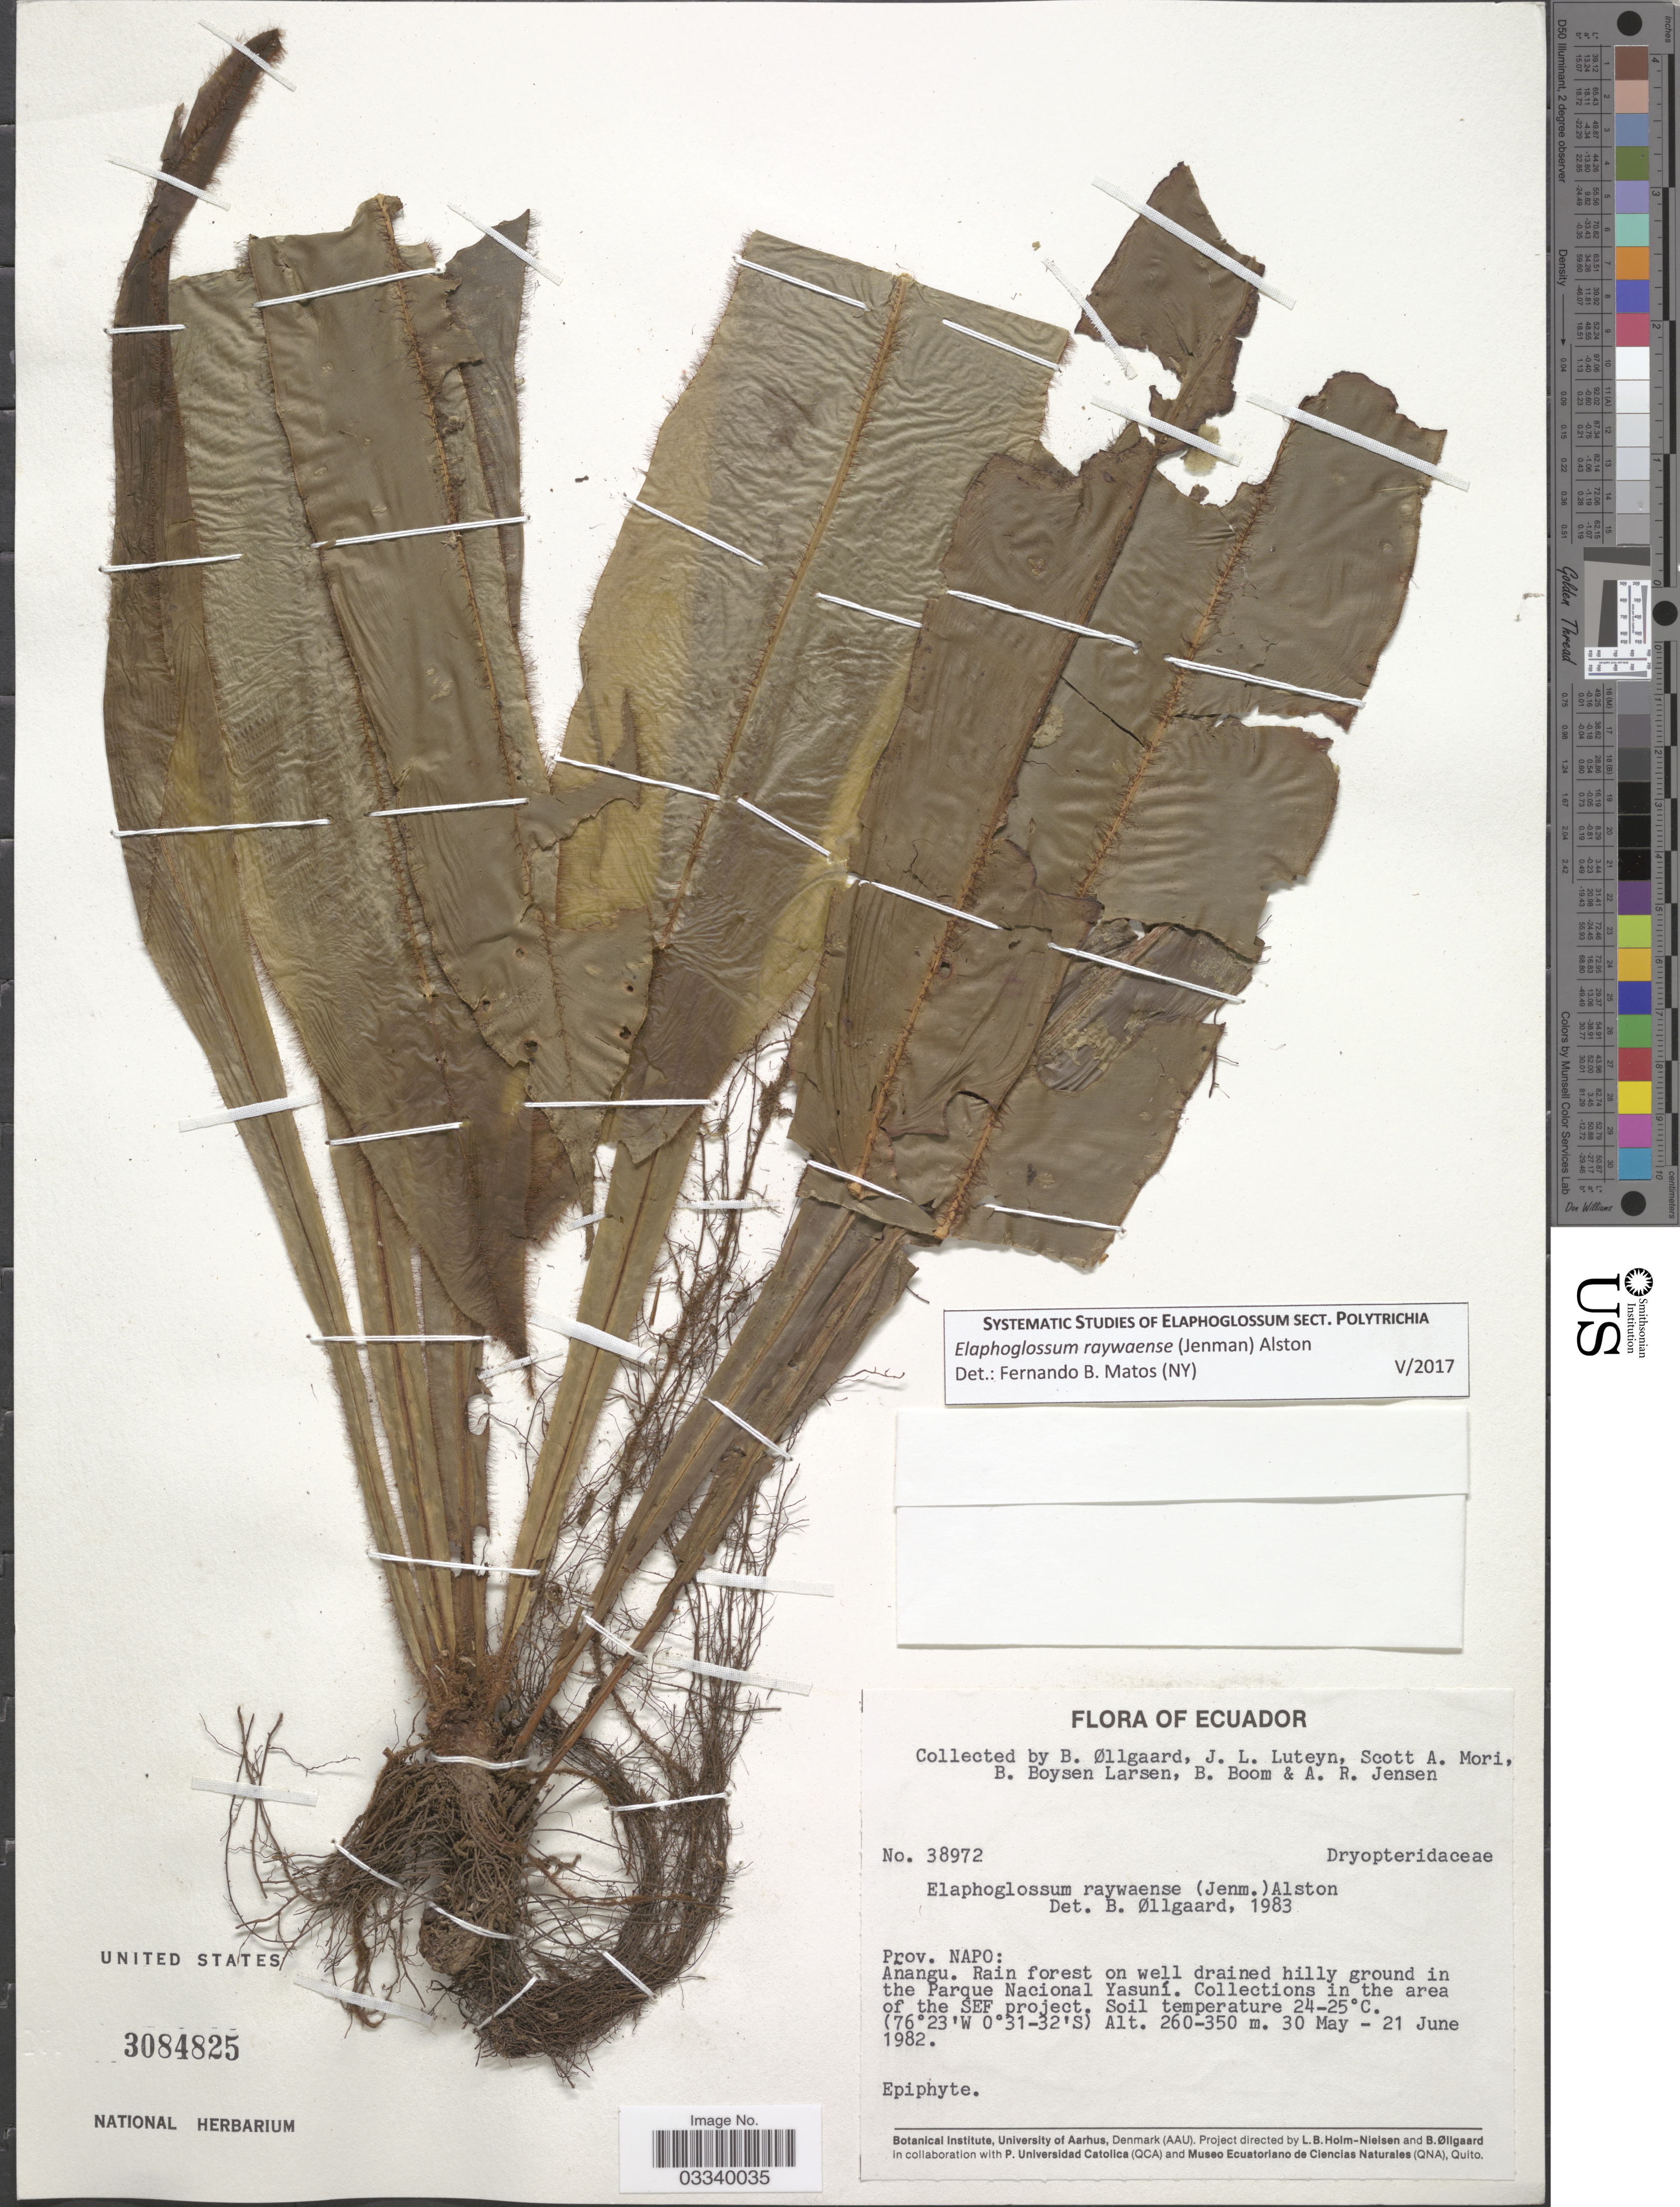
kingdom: Plantae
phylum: Tracheophyta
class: Polypodiopsida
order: Polypodiales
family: Dryopteridaceae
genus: Elaphoglossum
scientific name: Elaphoglossum raywaense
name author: (Jenman) Alston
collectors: B. Øllgaard, J. Luteyn, S. Mori, B. Boysen & et al.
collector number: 38972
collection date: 1982-05-30/1982-06-21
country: Ecuador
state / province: Napo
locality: Anangu. Rain forest on well drainded hilly ground in the Parque Nacional Yasuní.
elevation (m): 260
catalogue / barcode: US 3084825